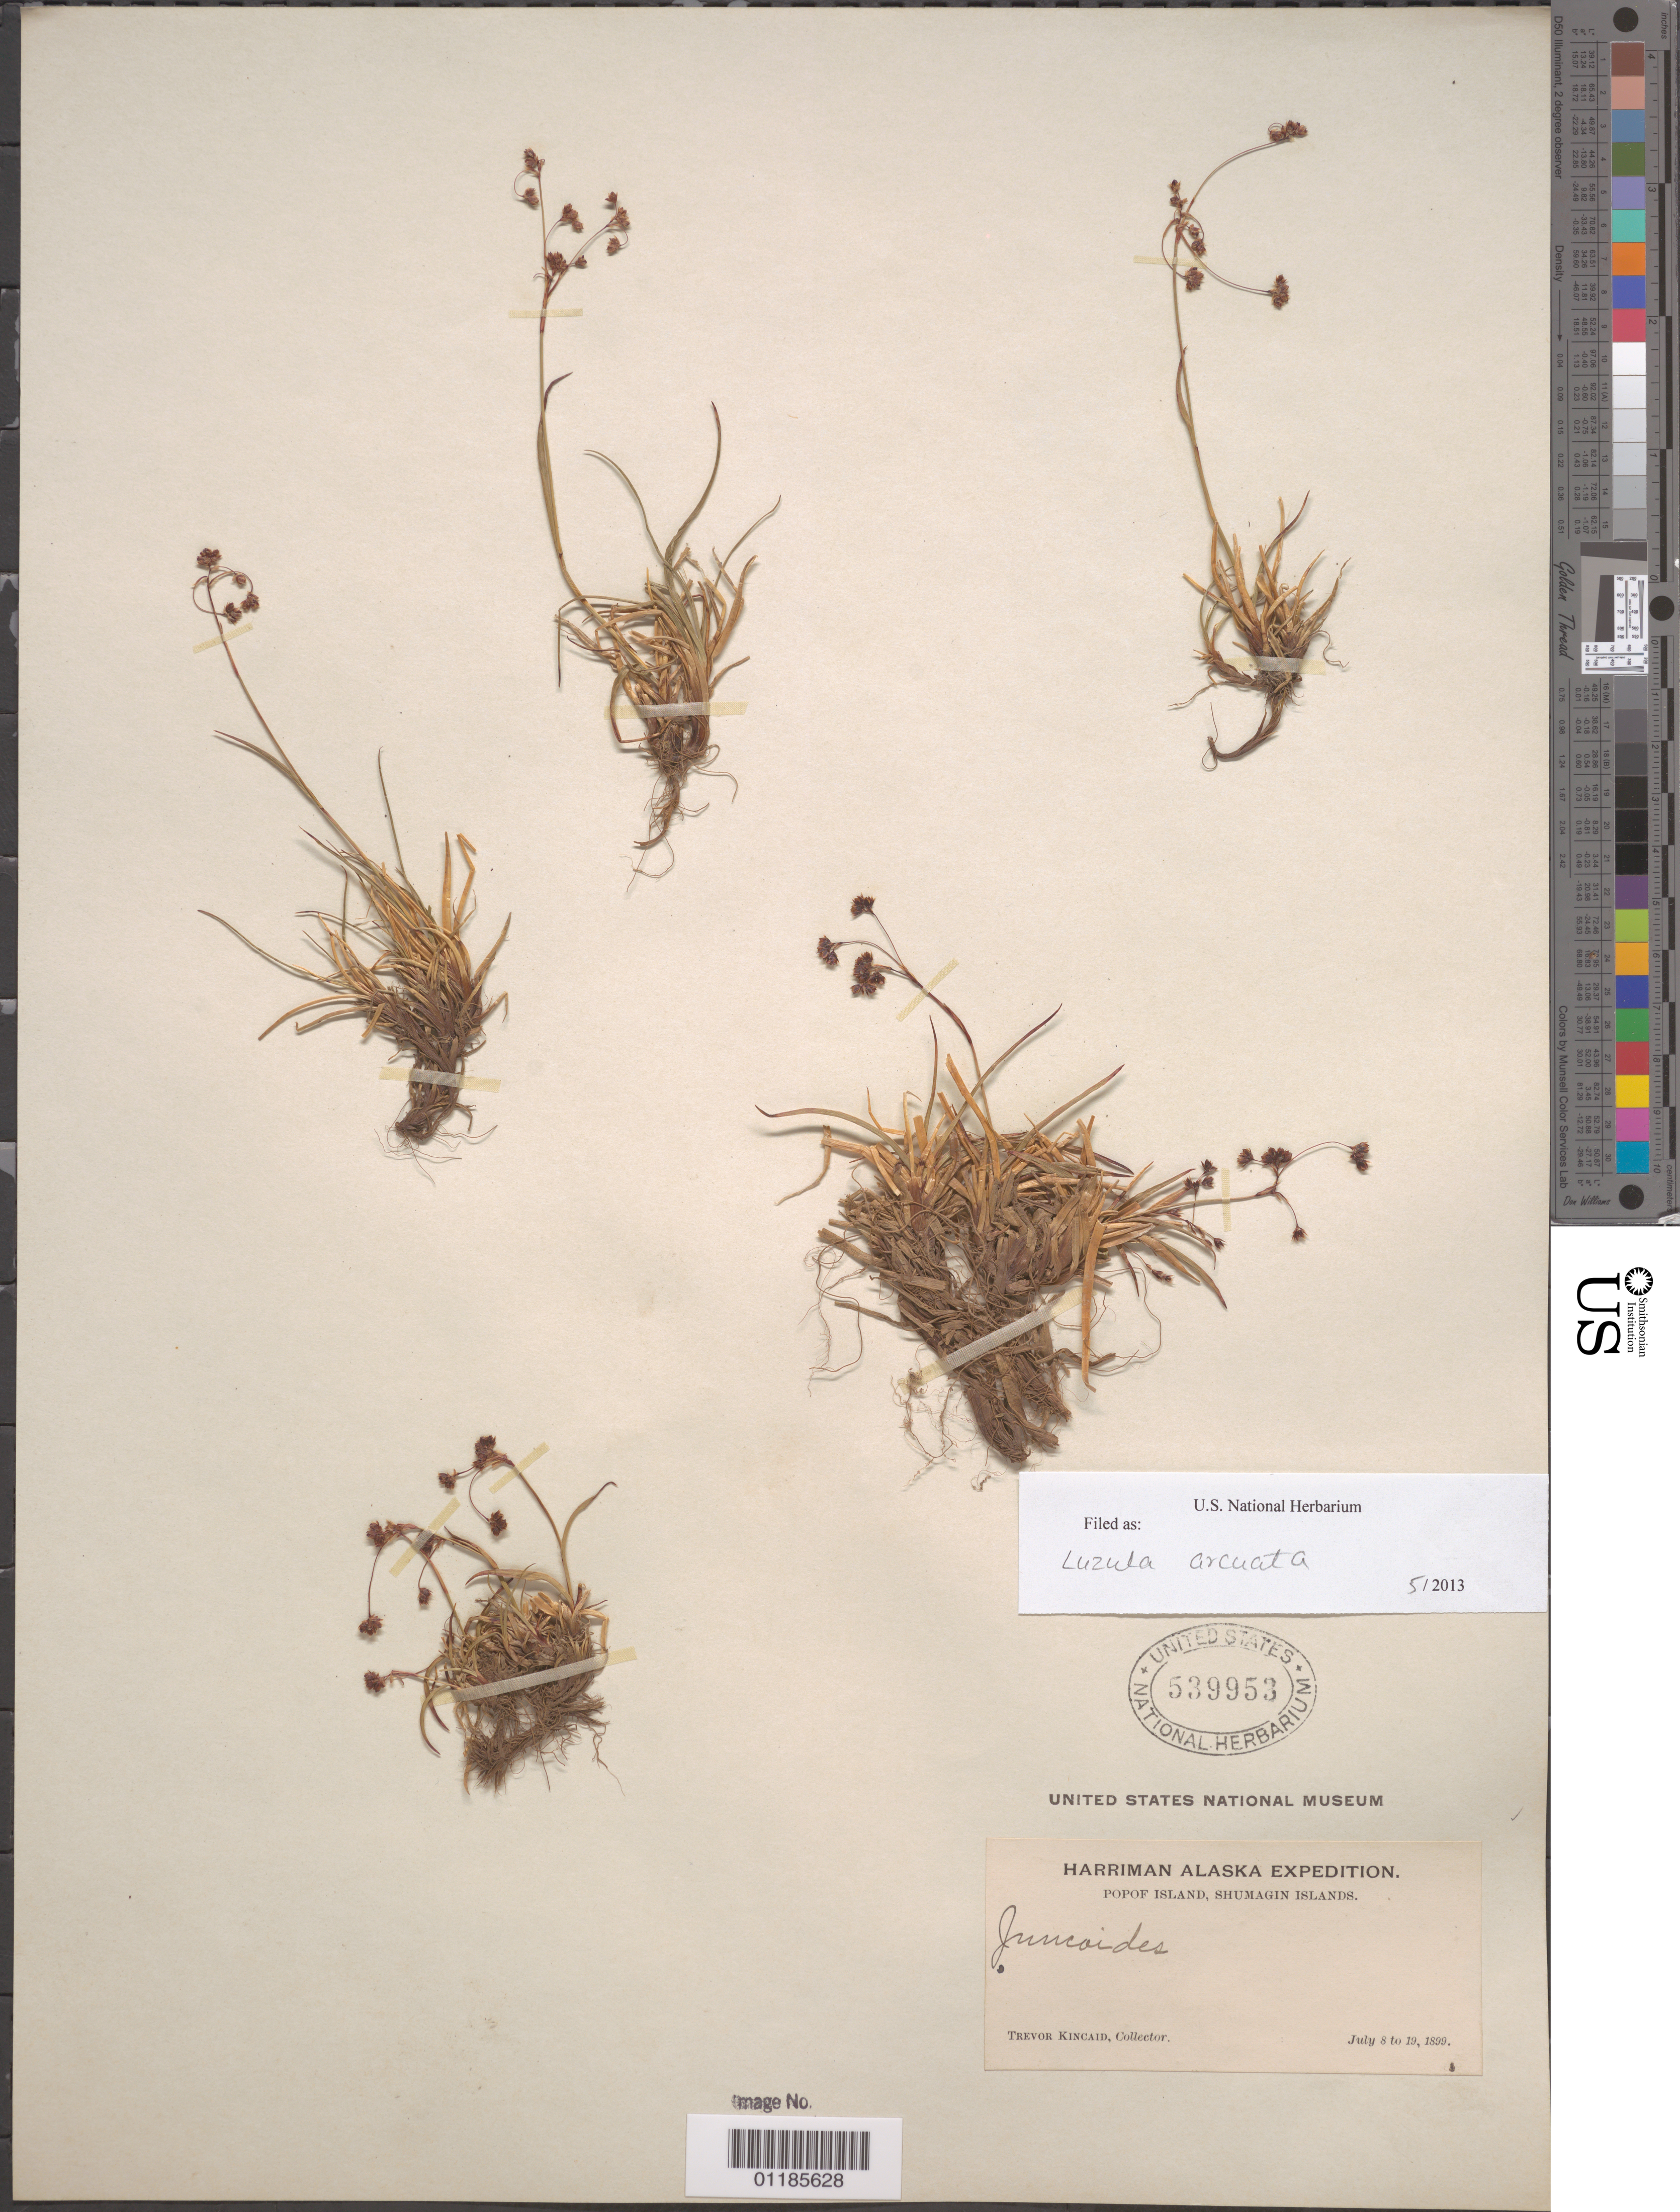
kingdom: Plantae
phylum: Tracheophyta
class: Liliopsida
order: Poales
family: Juncaceae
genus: Luzula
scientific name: Luzula arcuata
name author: (Wahlenb.) Sw.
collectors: T. C. Kincaid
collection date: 1899-07-08/1899-07-19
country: United States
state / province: Alaska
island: Popof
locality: Popof Island, Shumagin Islands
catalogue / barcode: US 539953